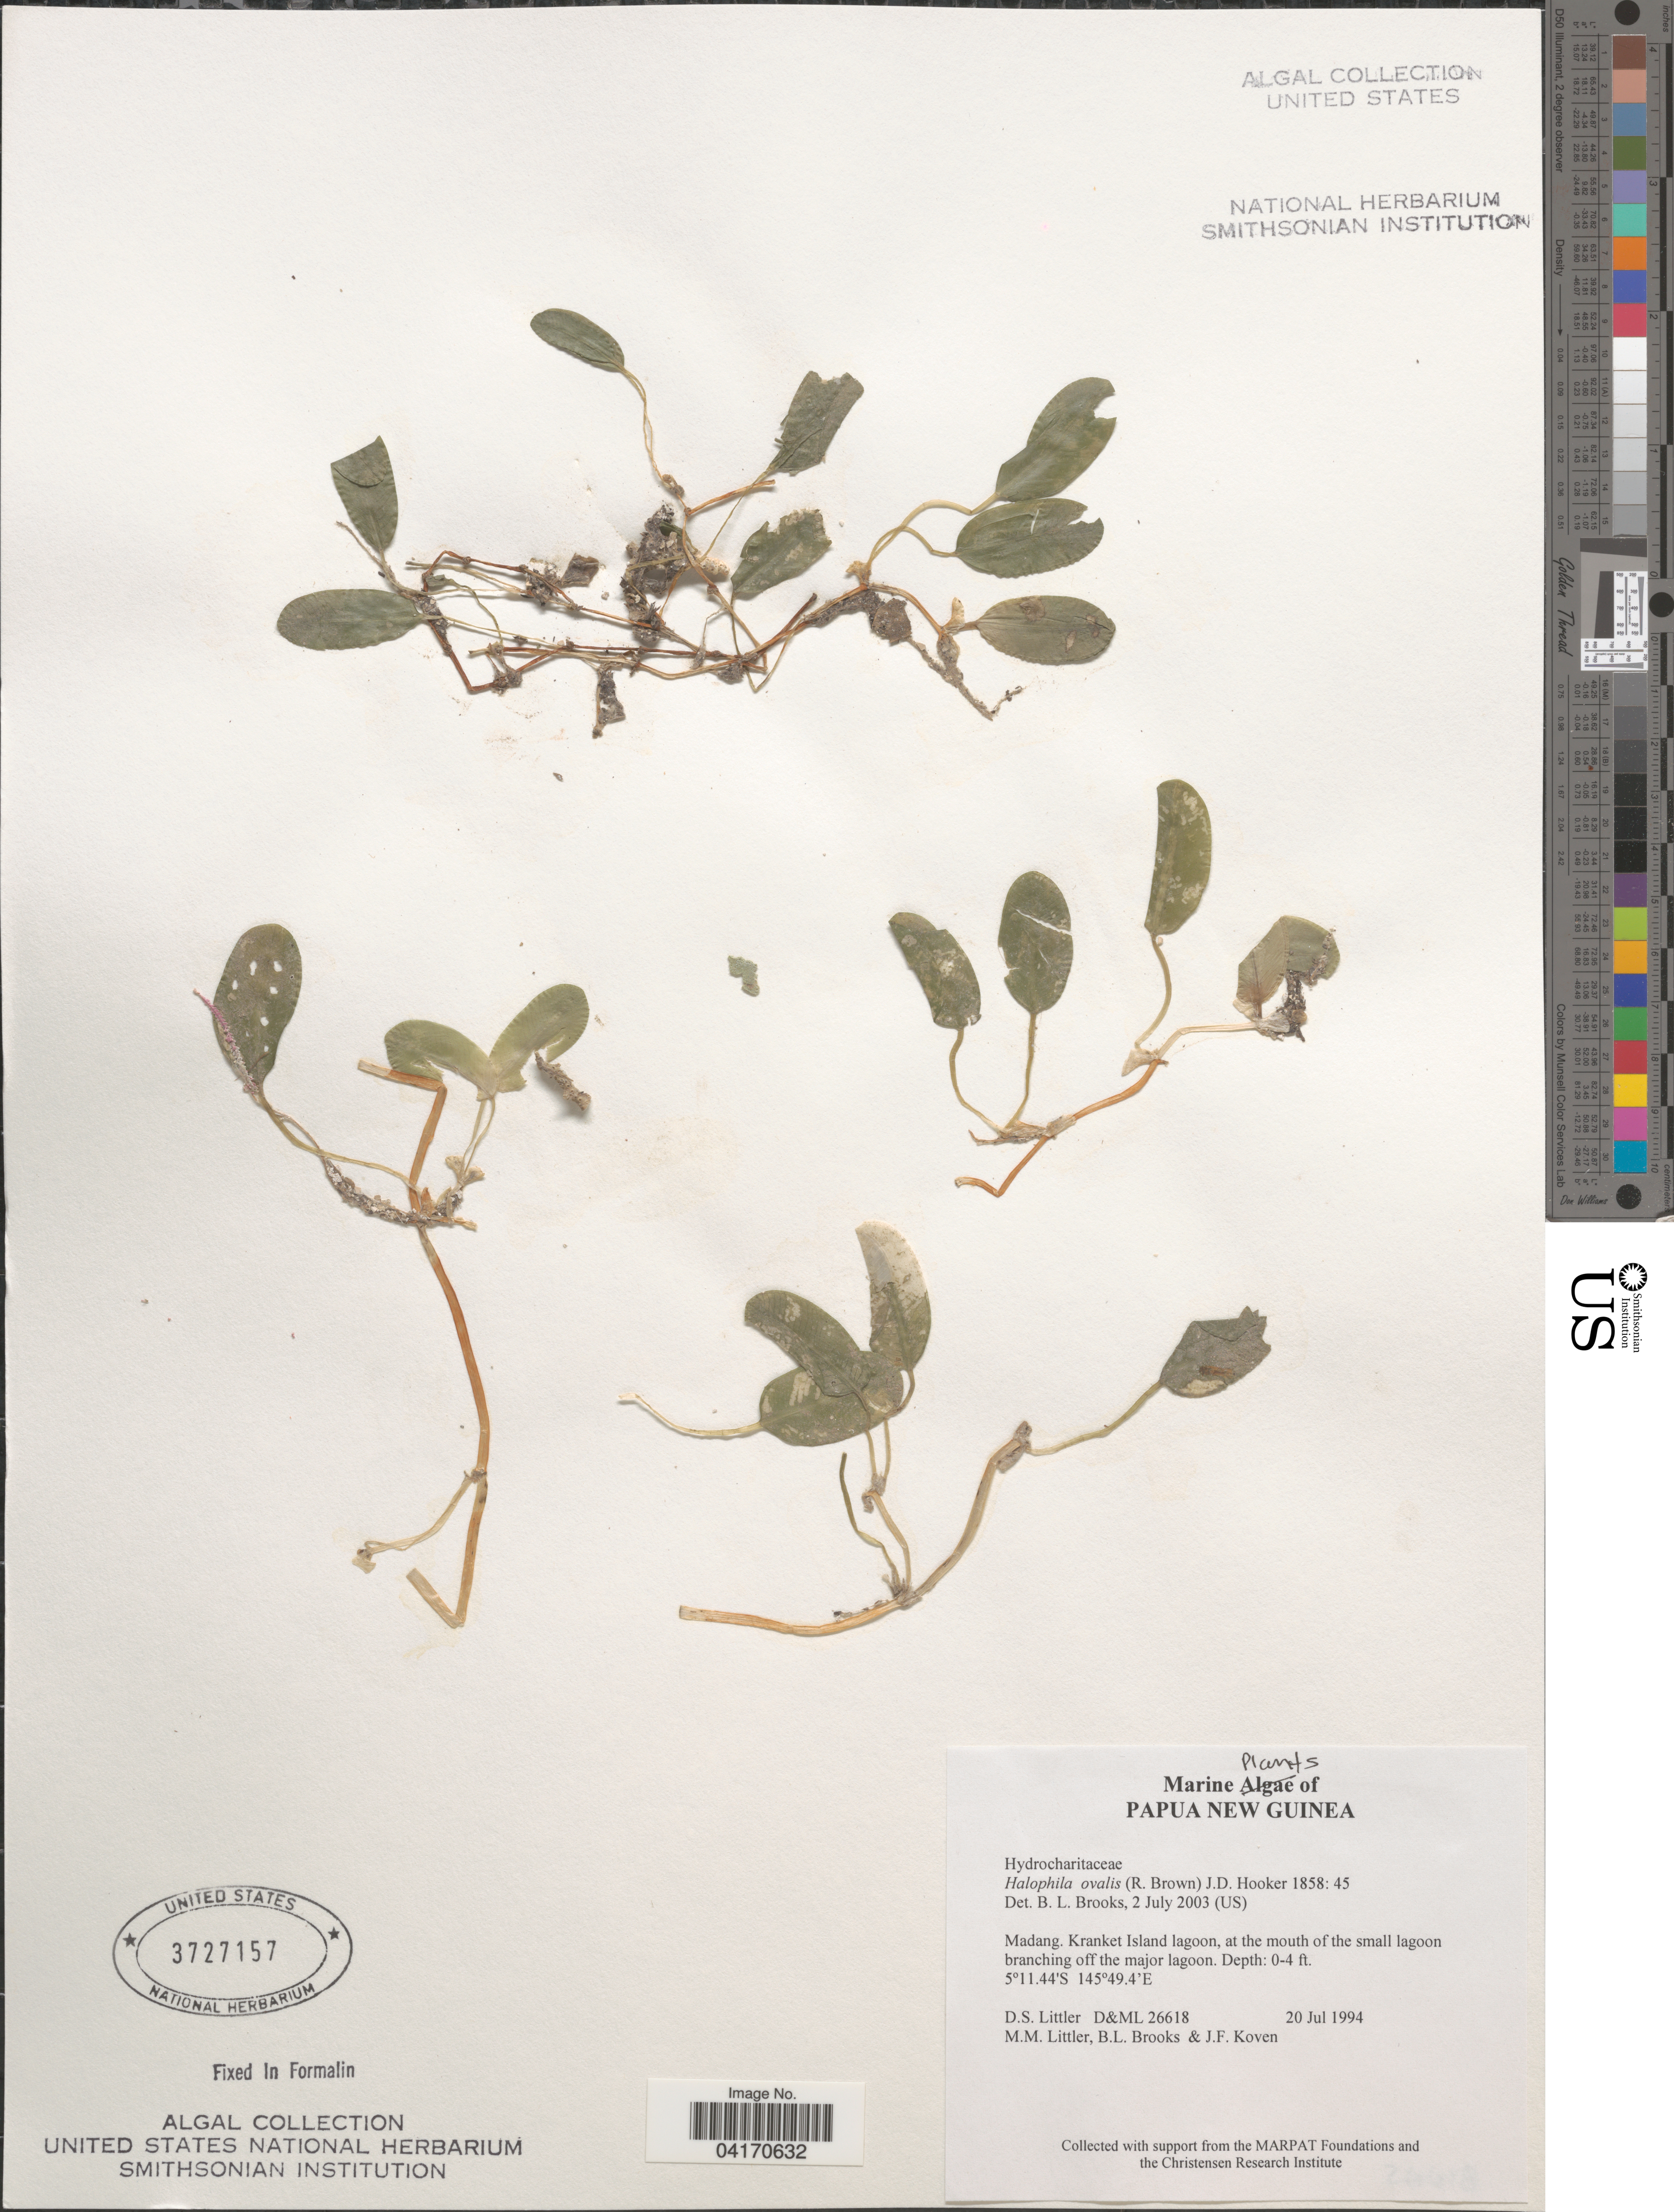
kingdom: Plantae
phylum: Tracheophyta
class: Liliopsida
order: Alismatales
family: Hydrocharitaceae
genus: Halophila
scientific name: Halophila ovalis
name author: (R. Br.) Hook. f.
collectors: D. S. Littler, B. Brooks & J. Koven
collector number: D&ML 26618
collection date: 1994-07-20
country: Papua New Guinea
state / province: Madang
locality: Kranket Island lagoon, at the mouth of the small lagoon branching off the major lagoon.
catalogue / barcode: US 3727157